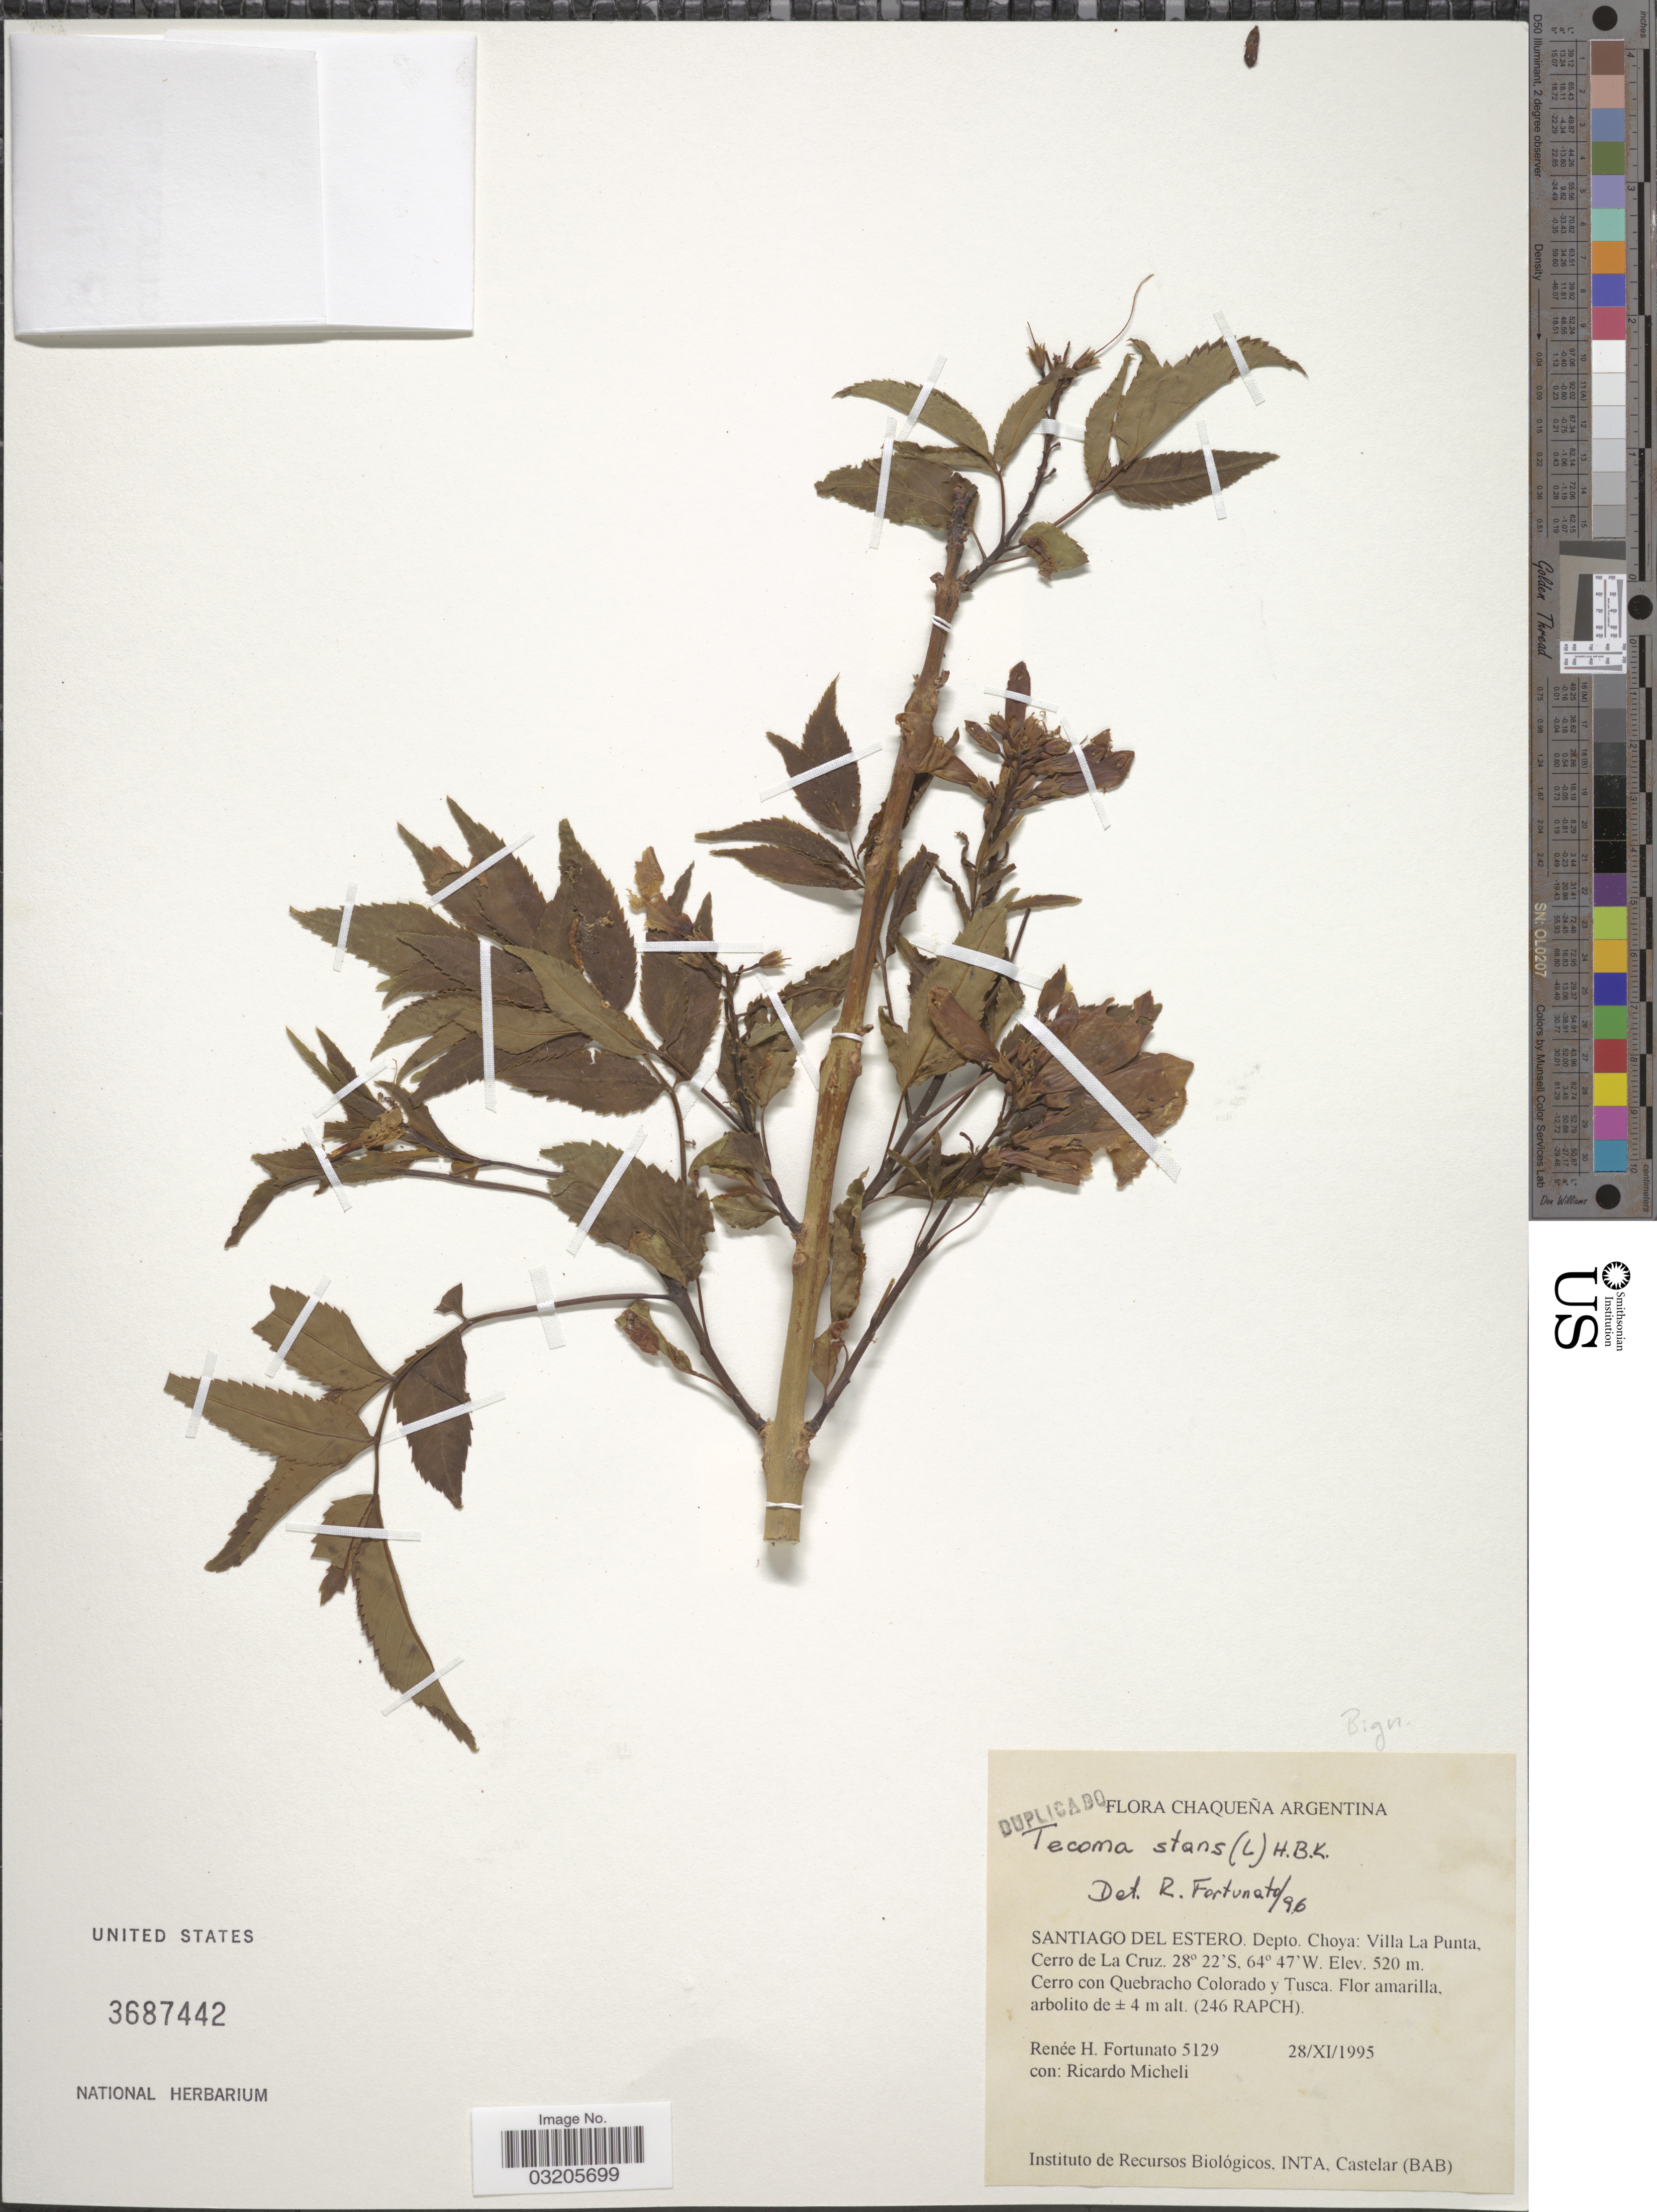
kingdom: Plantae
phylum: Tracheophyta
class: Magnoliopsida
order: Lamiales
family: Bignoniaceae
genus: Tecoma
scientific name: Tecoma stans var. stans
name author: (L.) Juss. ex Kunth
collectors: R. H. Fortunato & R. Micheli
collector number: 5129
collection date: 1995-09-28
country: Argentina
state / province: Santiago del Estero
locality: Chaqueña Argentina. Depto. Choya: Villa La Punta, Cerro de La Cruz. Cerro con Quebracho Colorado y Tusca.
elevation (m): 520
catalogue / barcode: US 3687442